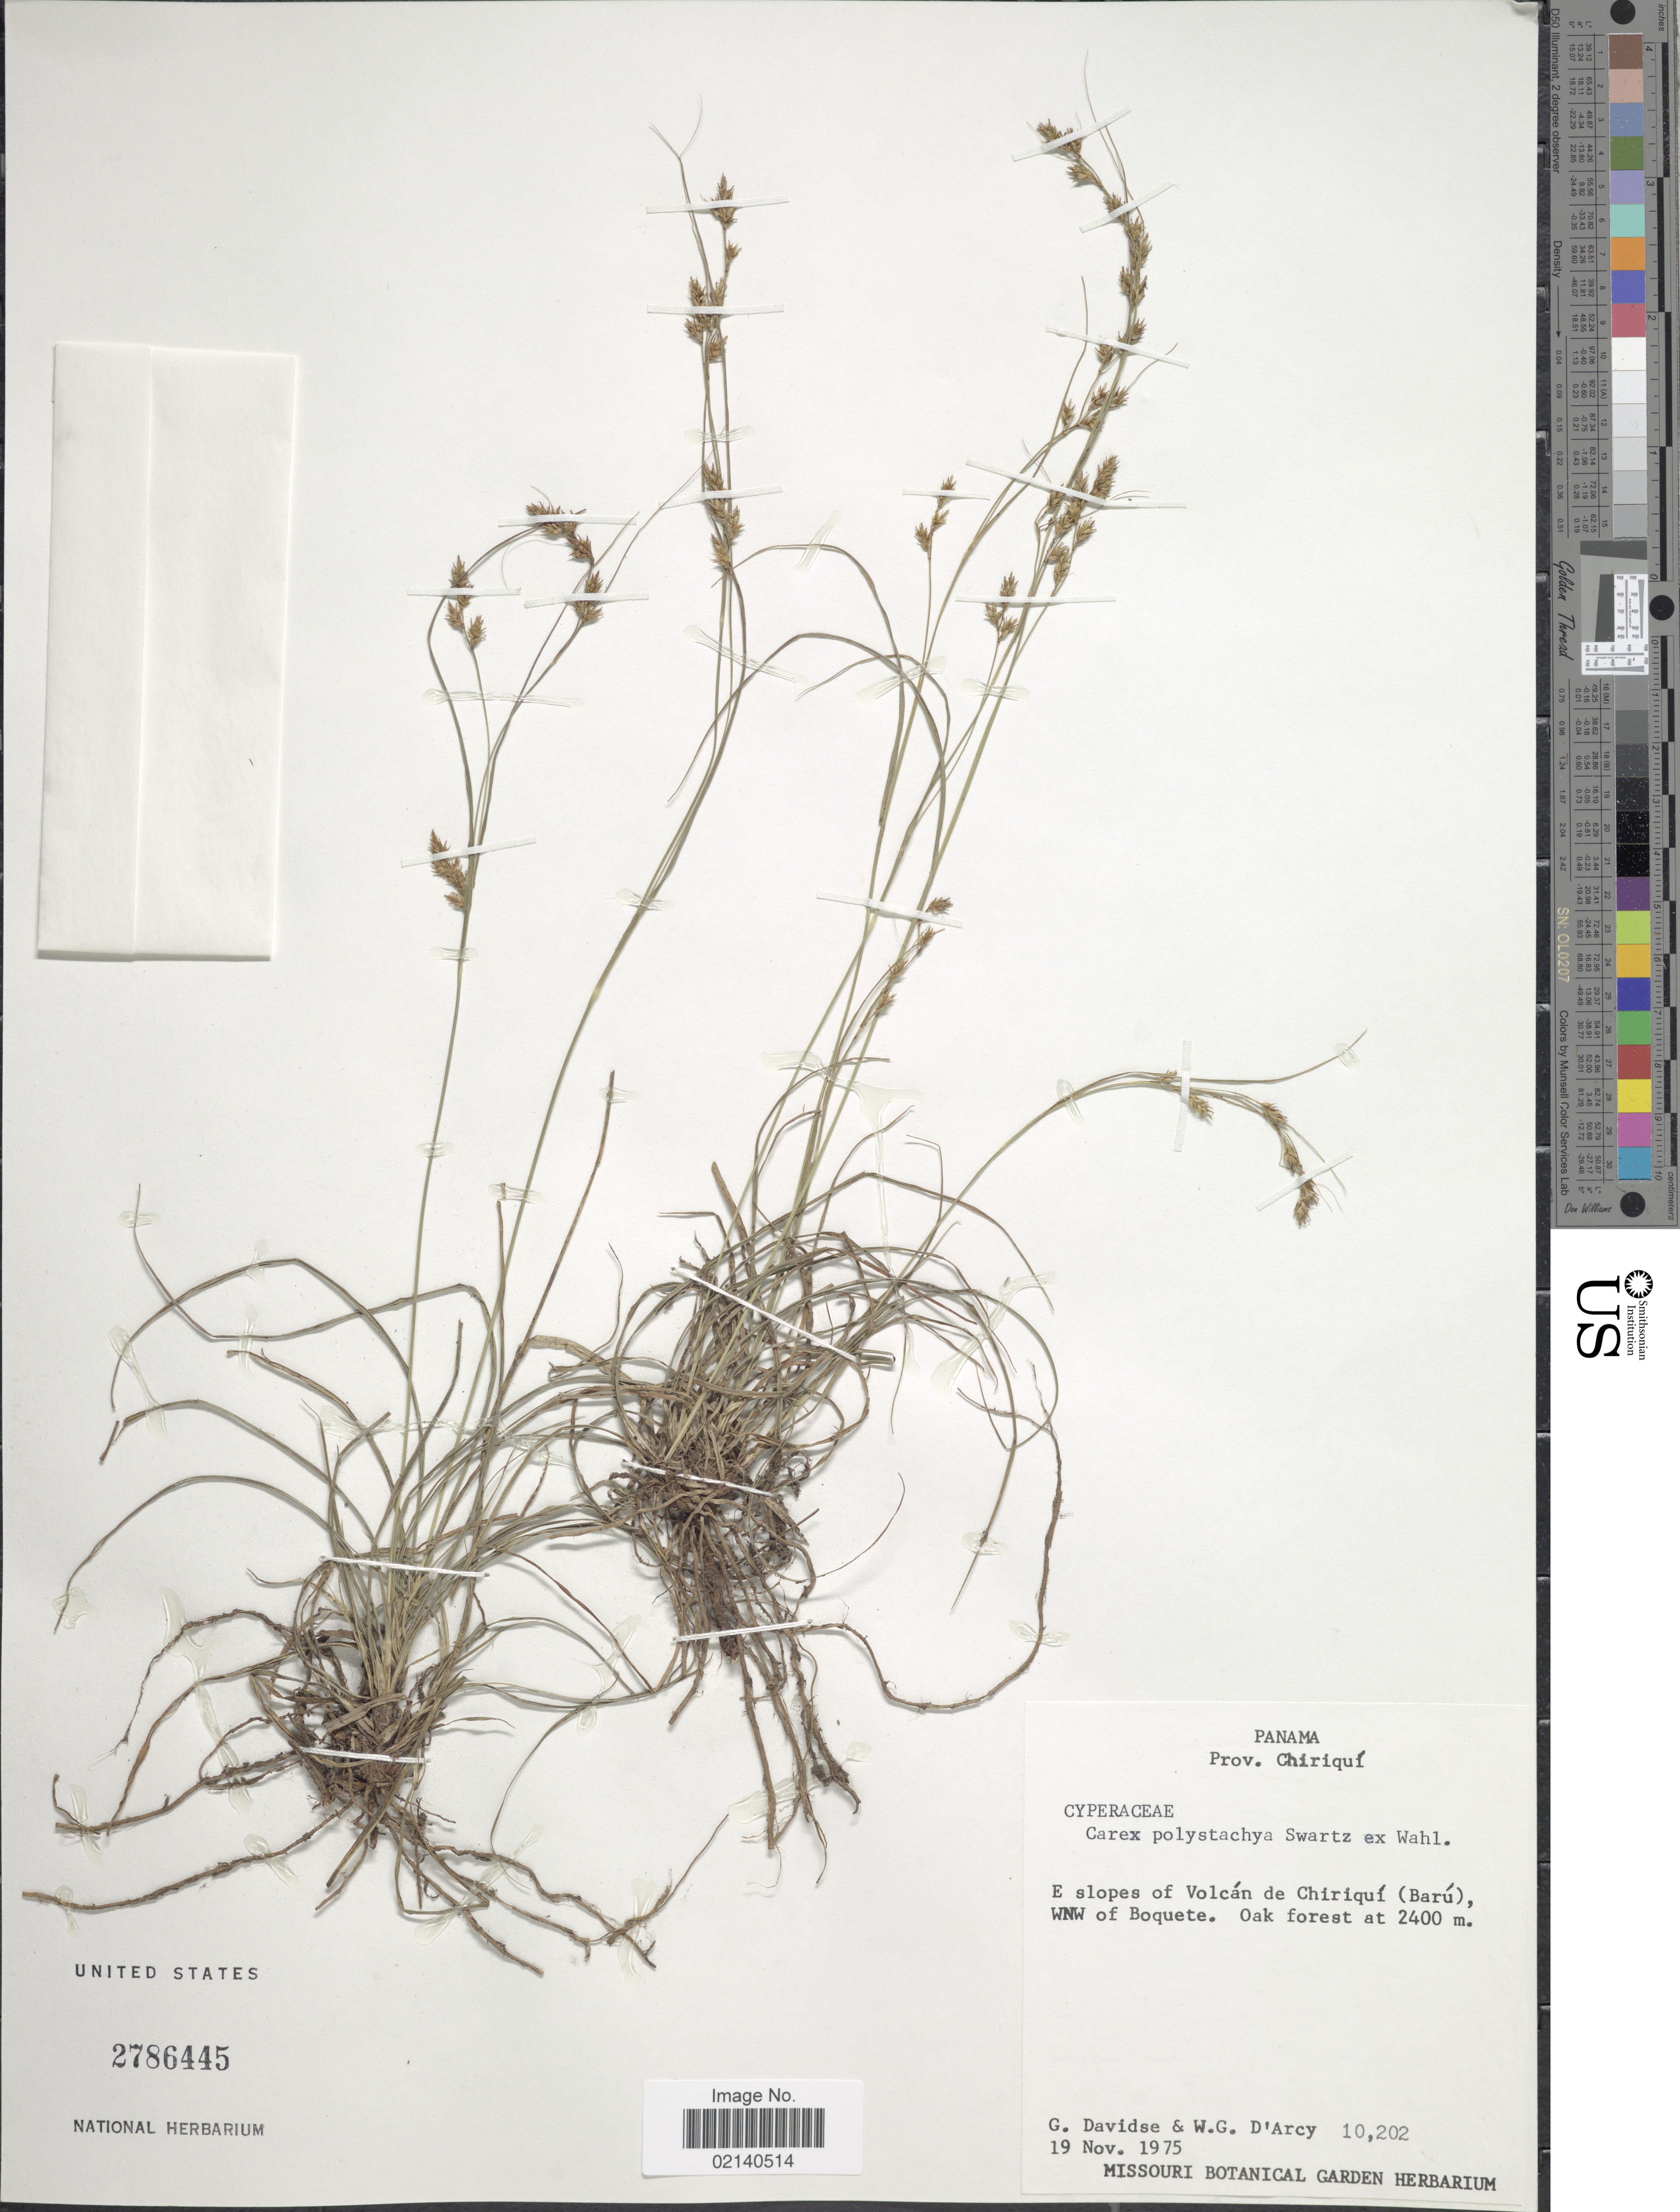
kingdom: Plantae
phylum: Tracheophyta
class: Liliopsida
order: Poales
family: Cyperaceae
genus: Carex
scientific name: Carex polystachya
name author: Sw. ex Wahlenb.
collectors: G. Davidse & W. G. D'Arcy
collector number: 10202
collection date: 1975-11-19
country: Panama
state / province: Chiriqui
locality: E slopes of Volcan de Chiriqui (Baru) WNW of Boquete, oak forest.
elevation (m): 2400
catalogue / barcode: US 2786445